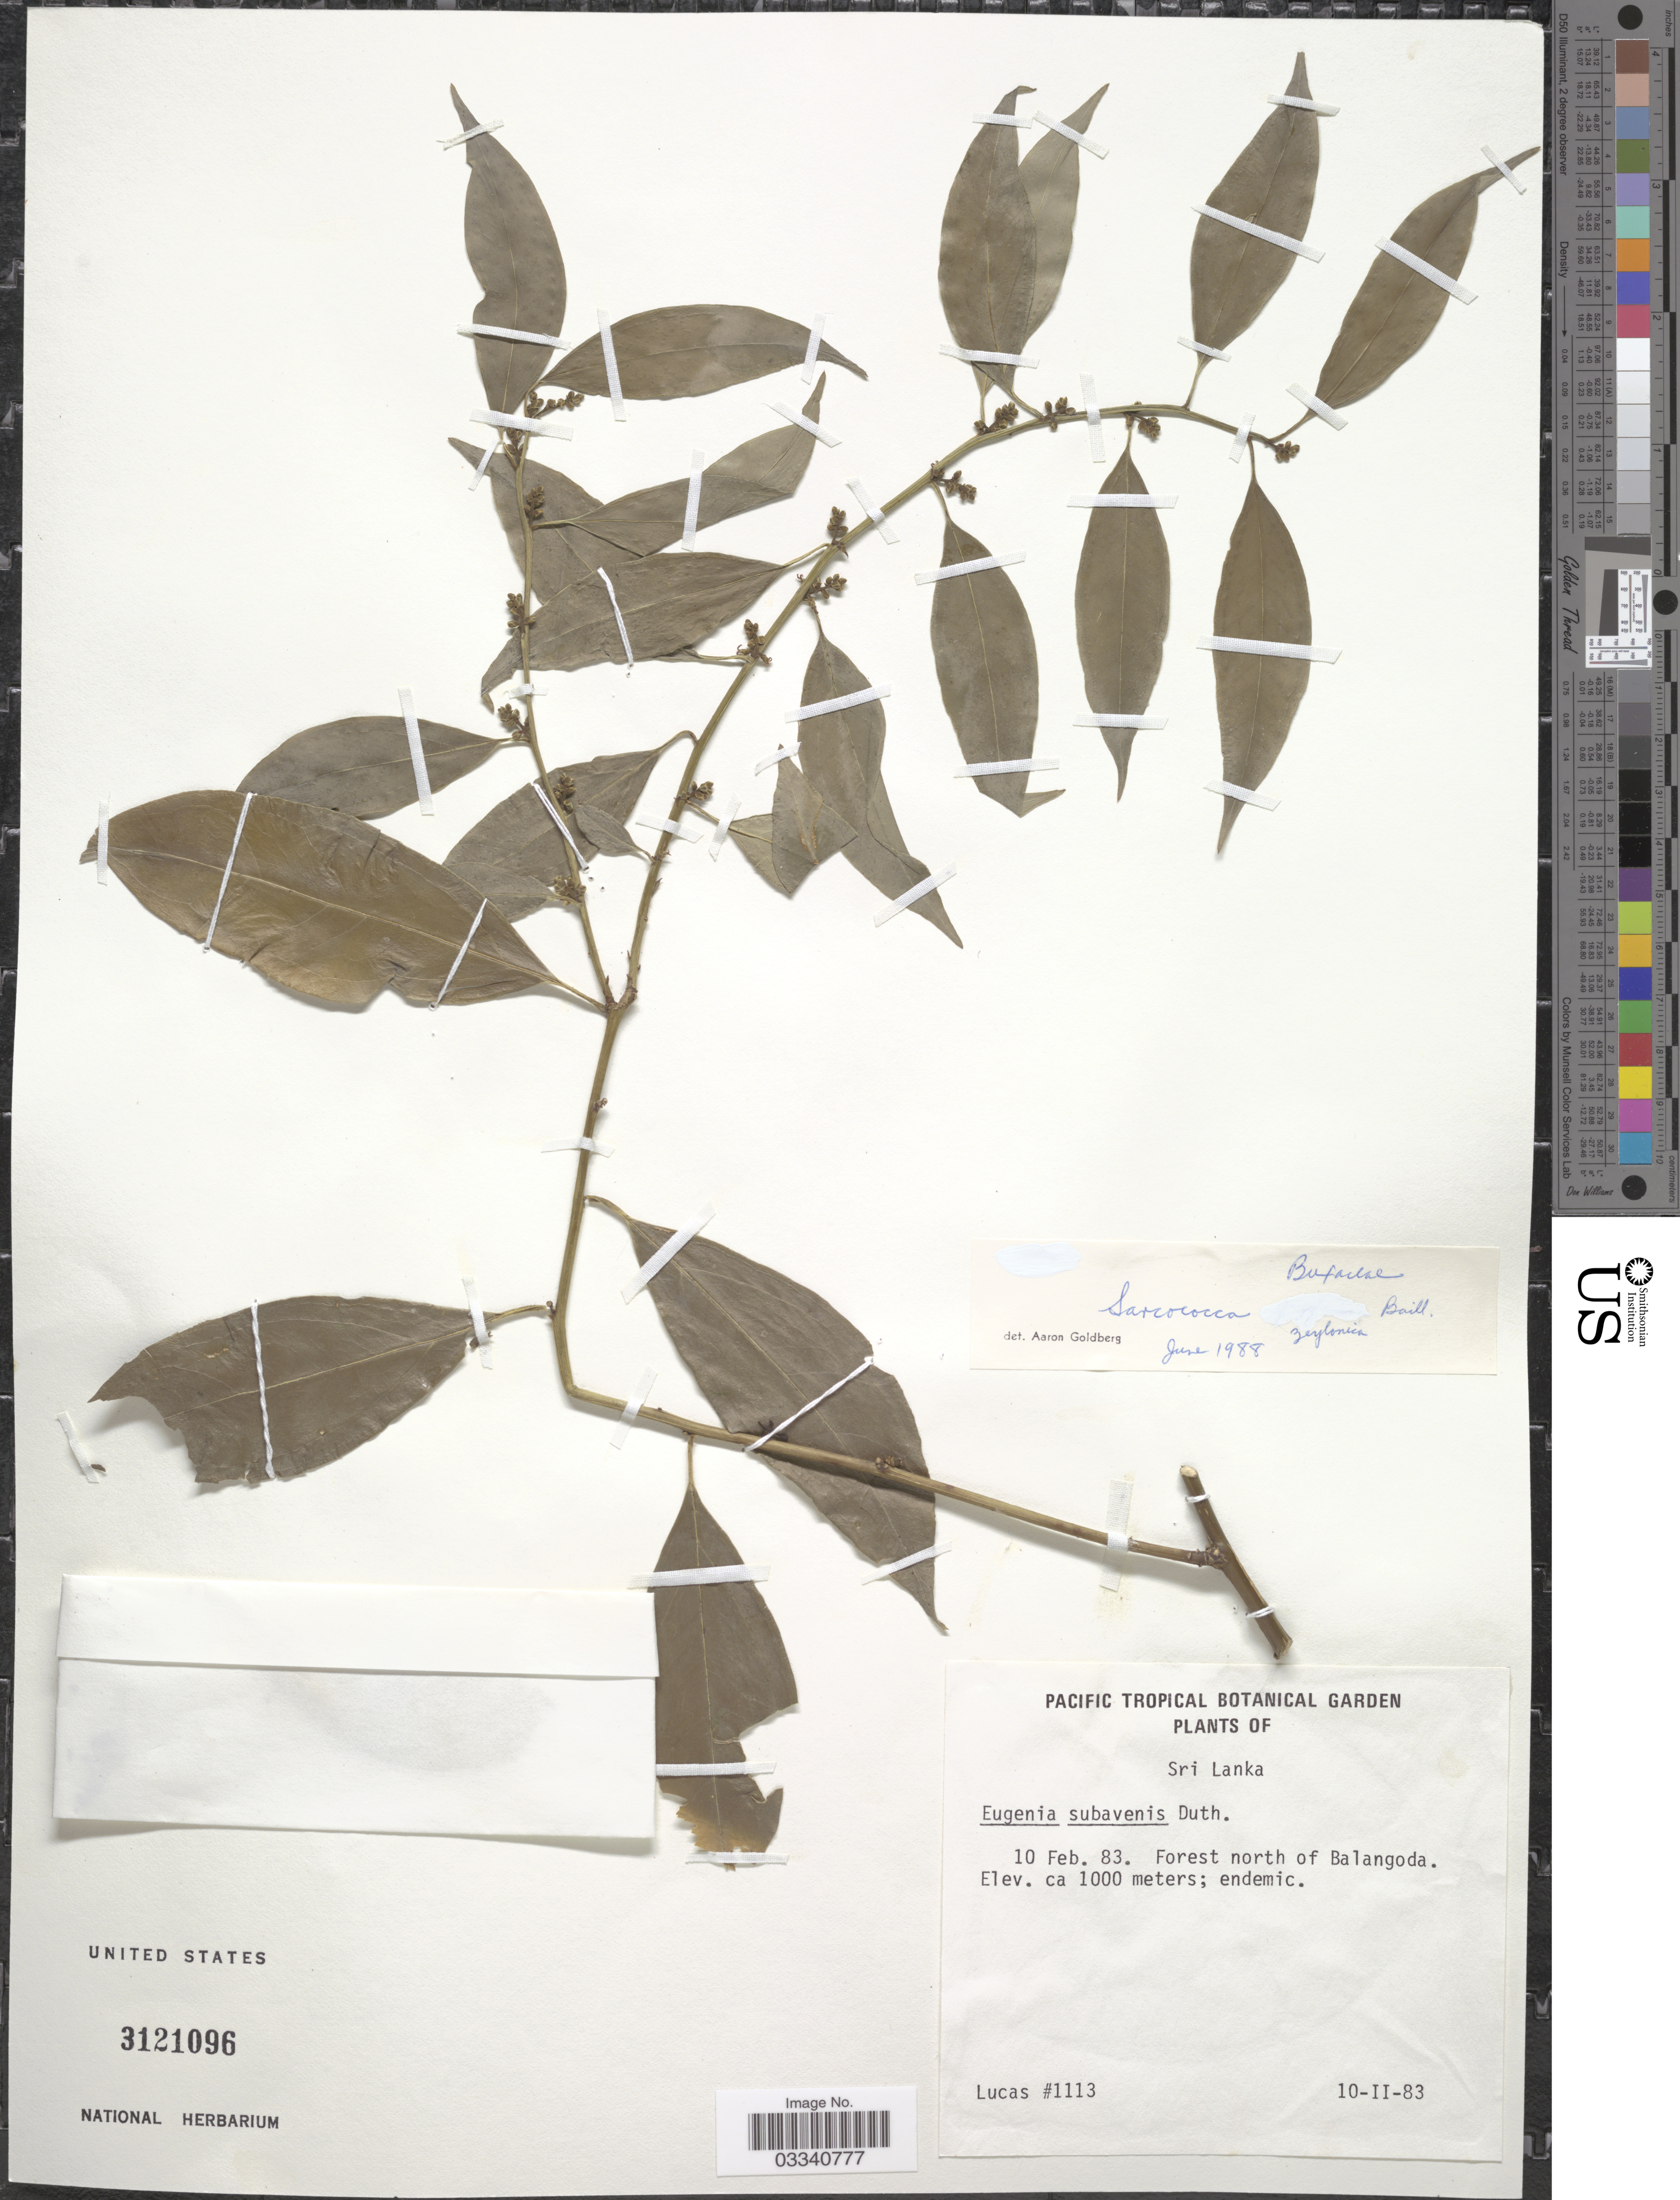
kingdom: Plantae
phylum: Tracheophyta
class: Magnoliopsida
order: Buxales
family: Buxaceae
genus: Sarcococca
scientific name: Sarcococca zeylanica var. zeylanica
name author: Baill.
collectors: Lucas, --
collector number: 1113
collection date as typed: Transcribed d/m/y: 10/2/83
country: Sri Lanka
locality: Forest north of Balangoda.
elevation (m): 1000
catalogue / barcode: US 3121096